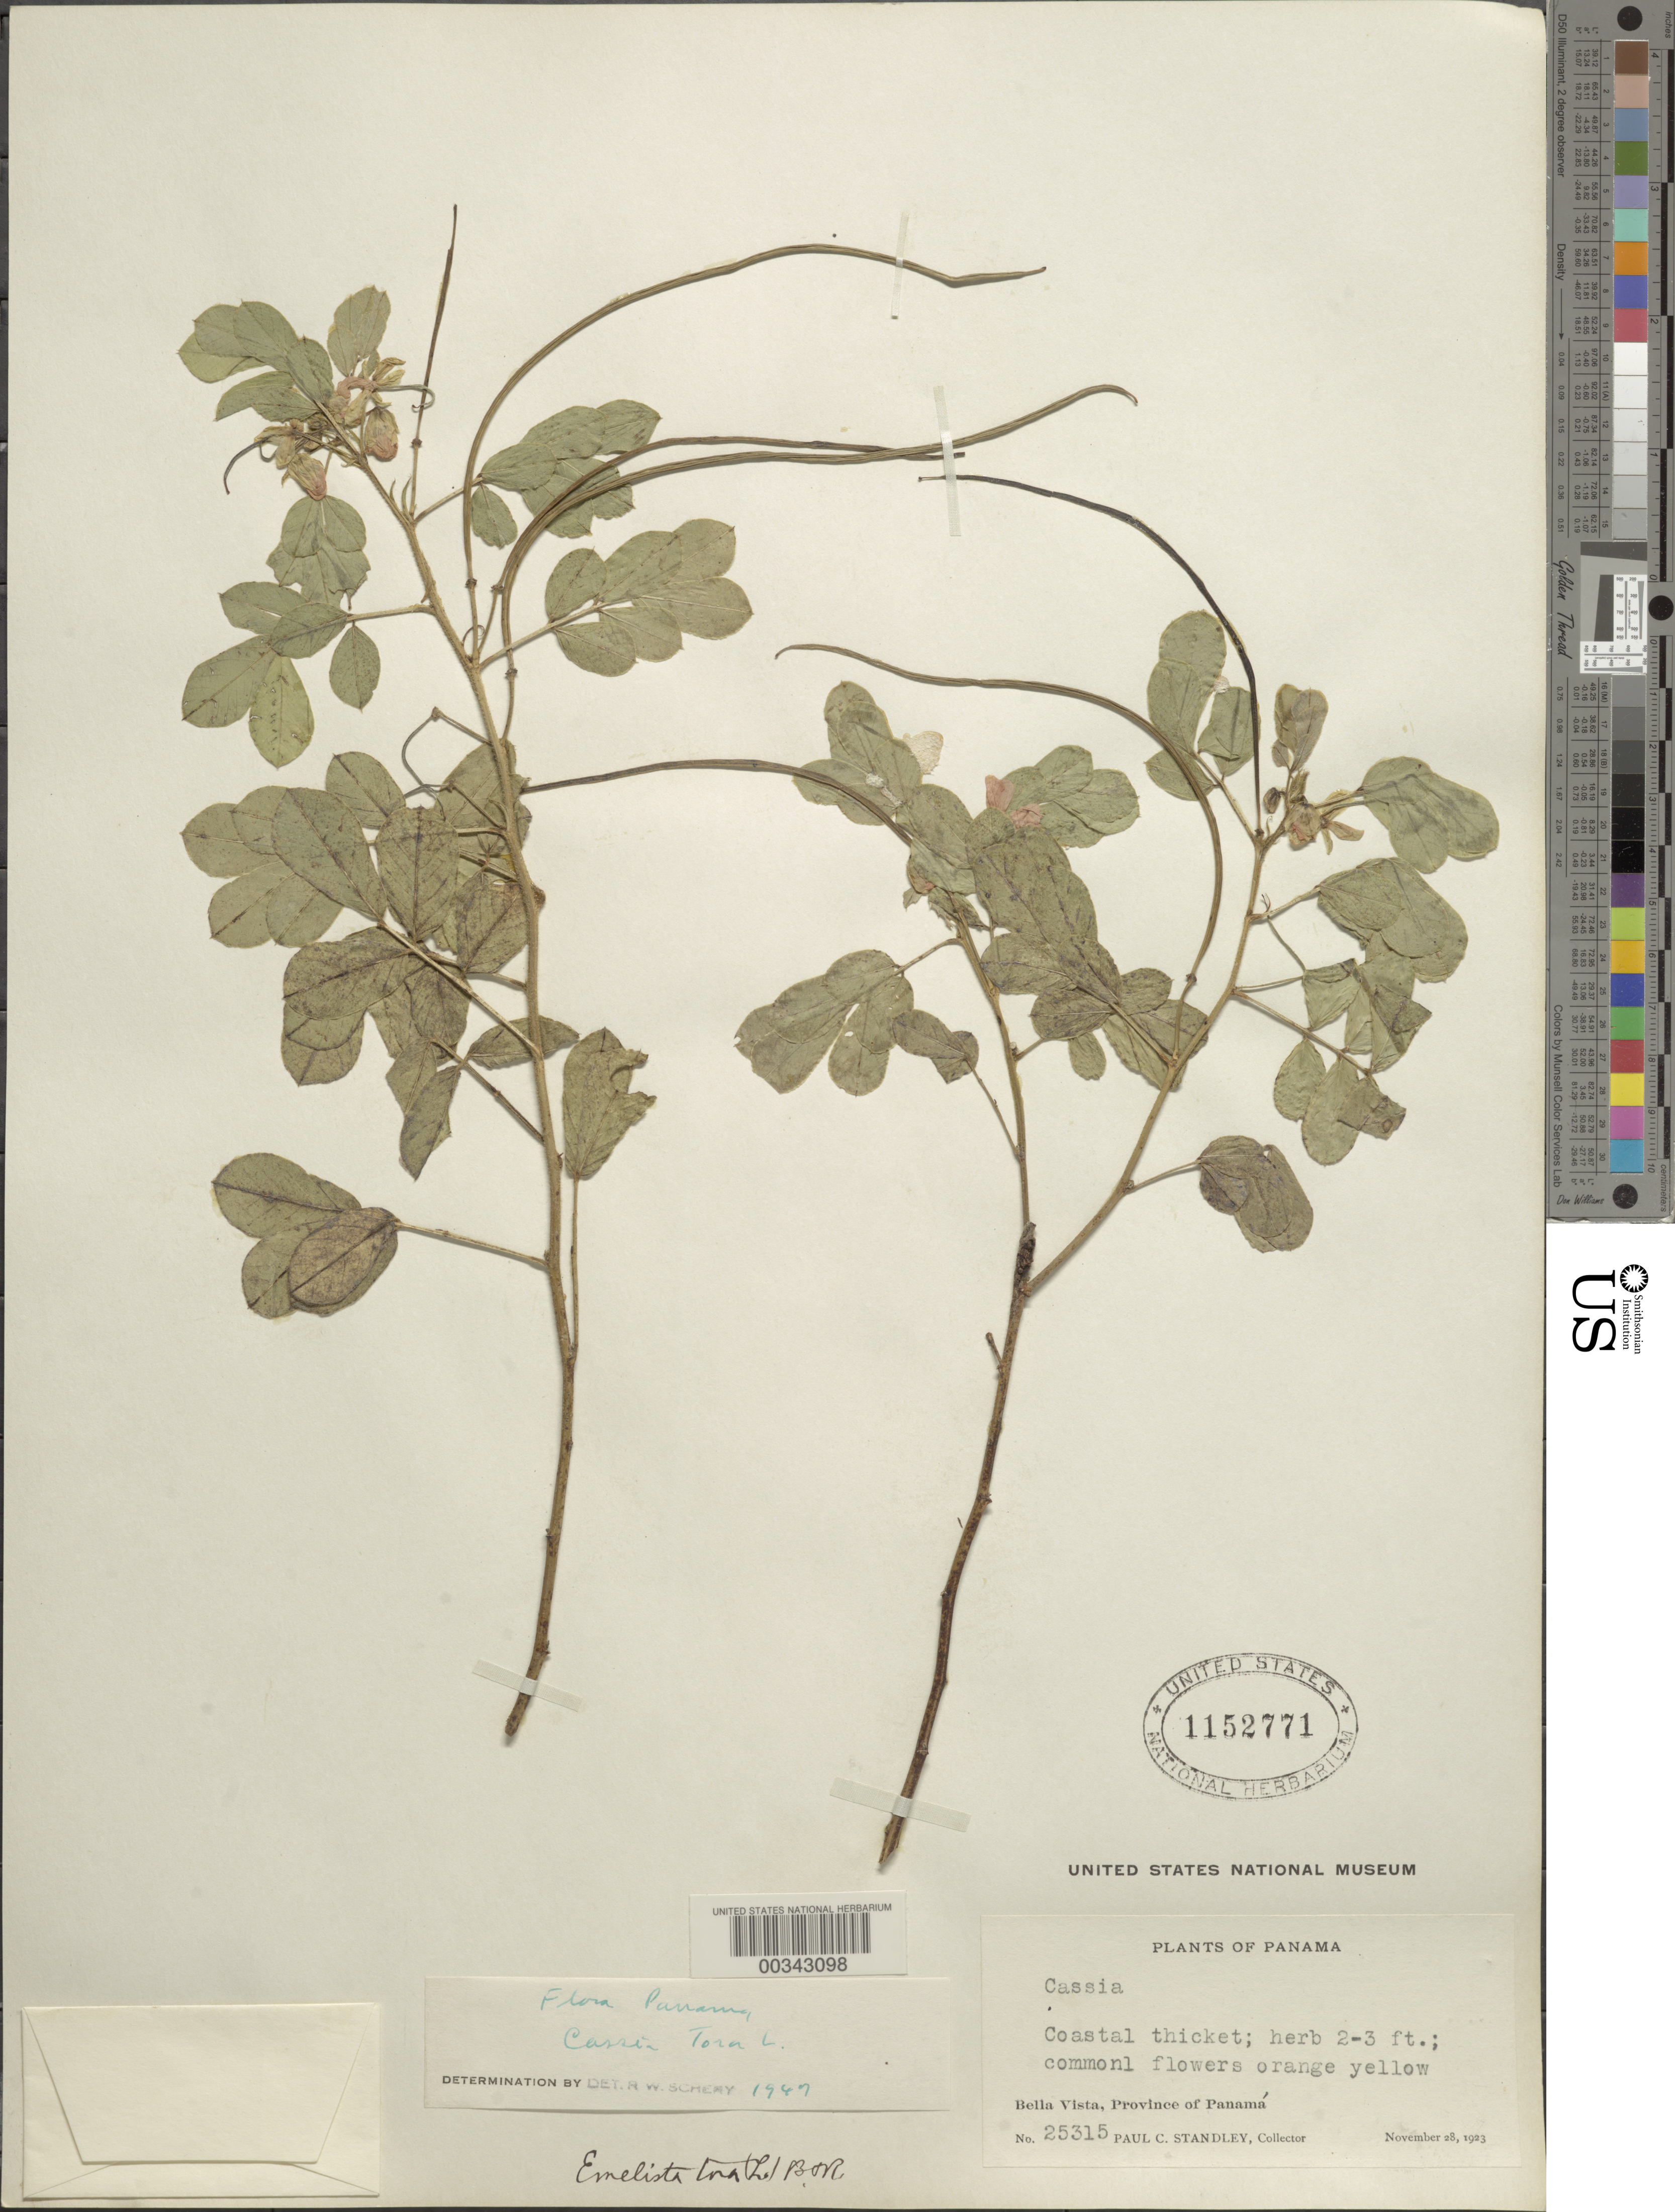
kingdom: Plantae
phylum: Tracheophyta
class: Magnoliopsida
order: Fabales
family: Fabaceae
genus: Senna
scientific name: Senna obtusifolia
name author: (L.) H.S. Irwin & Barneby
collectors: P. C. Standley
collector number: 25315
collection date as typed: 28 Nov 1923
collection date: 1923-11-28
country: Panama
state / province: Panamá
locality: Bella Vista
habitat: Coastal thicket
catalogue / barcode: US 1152771